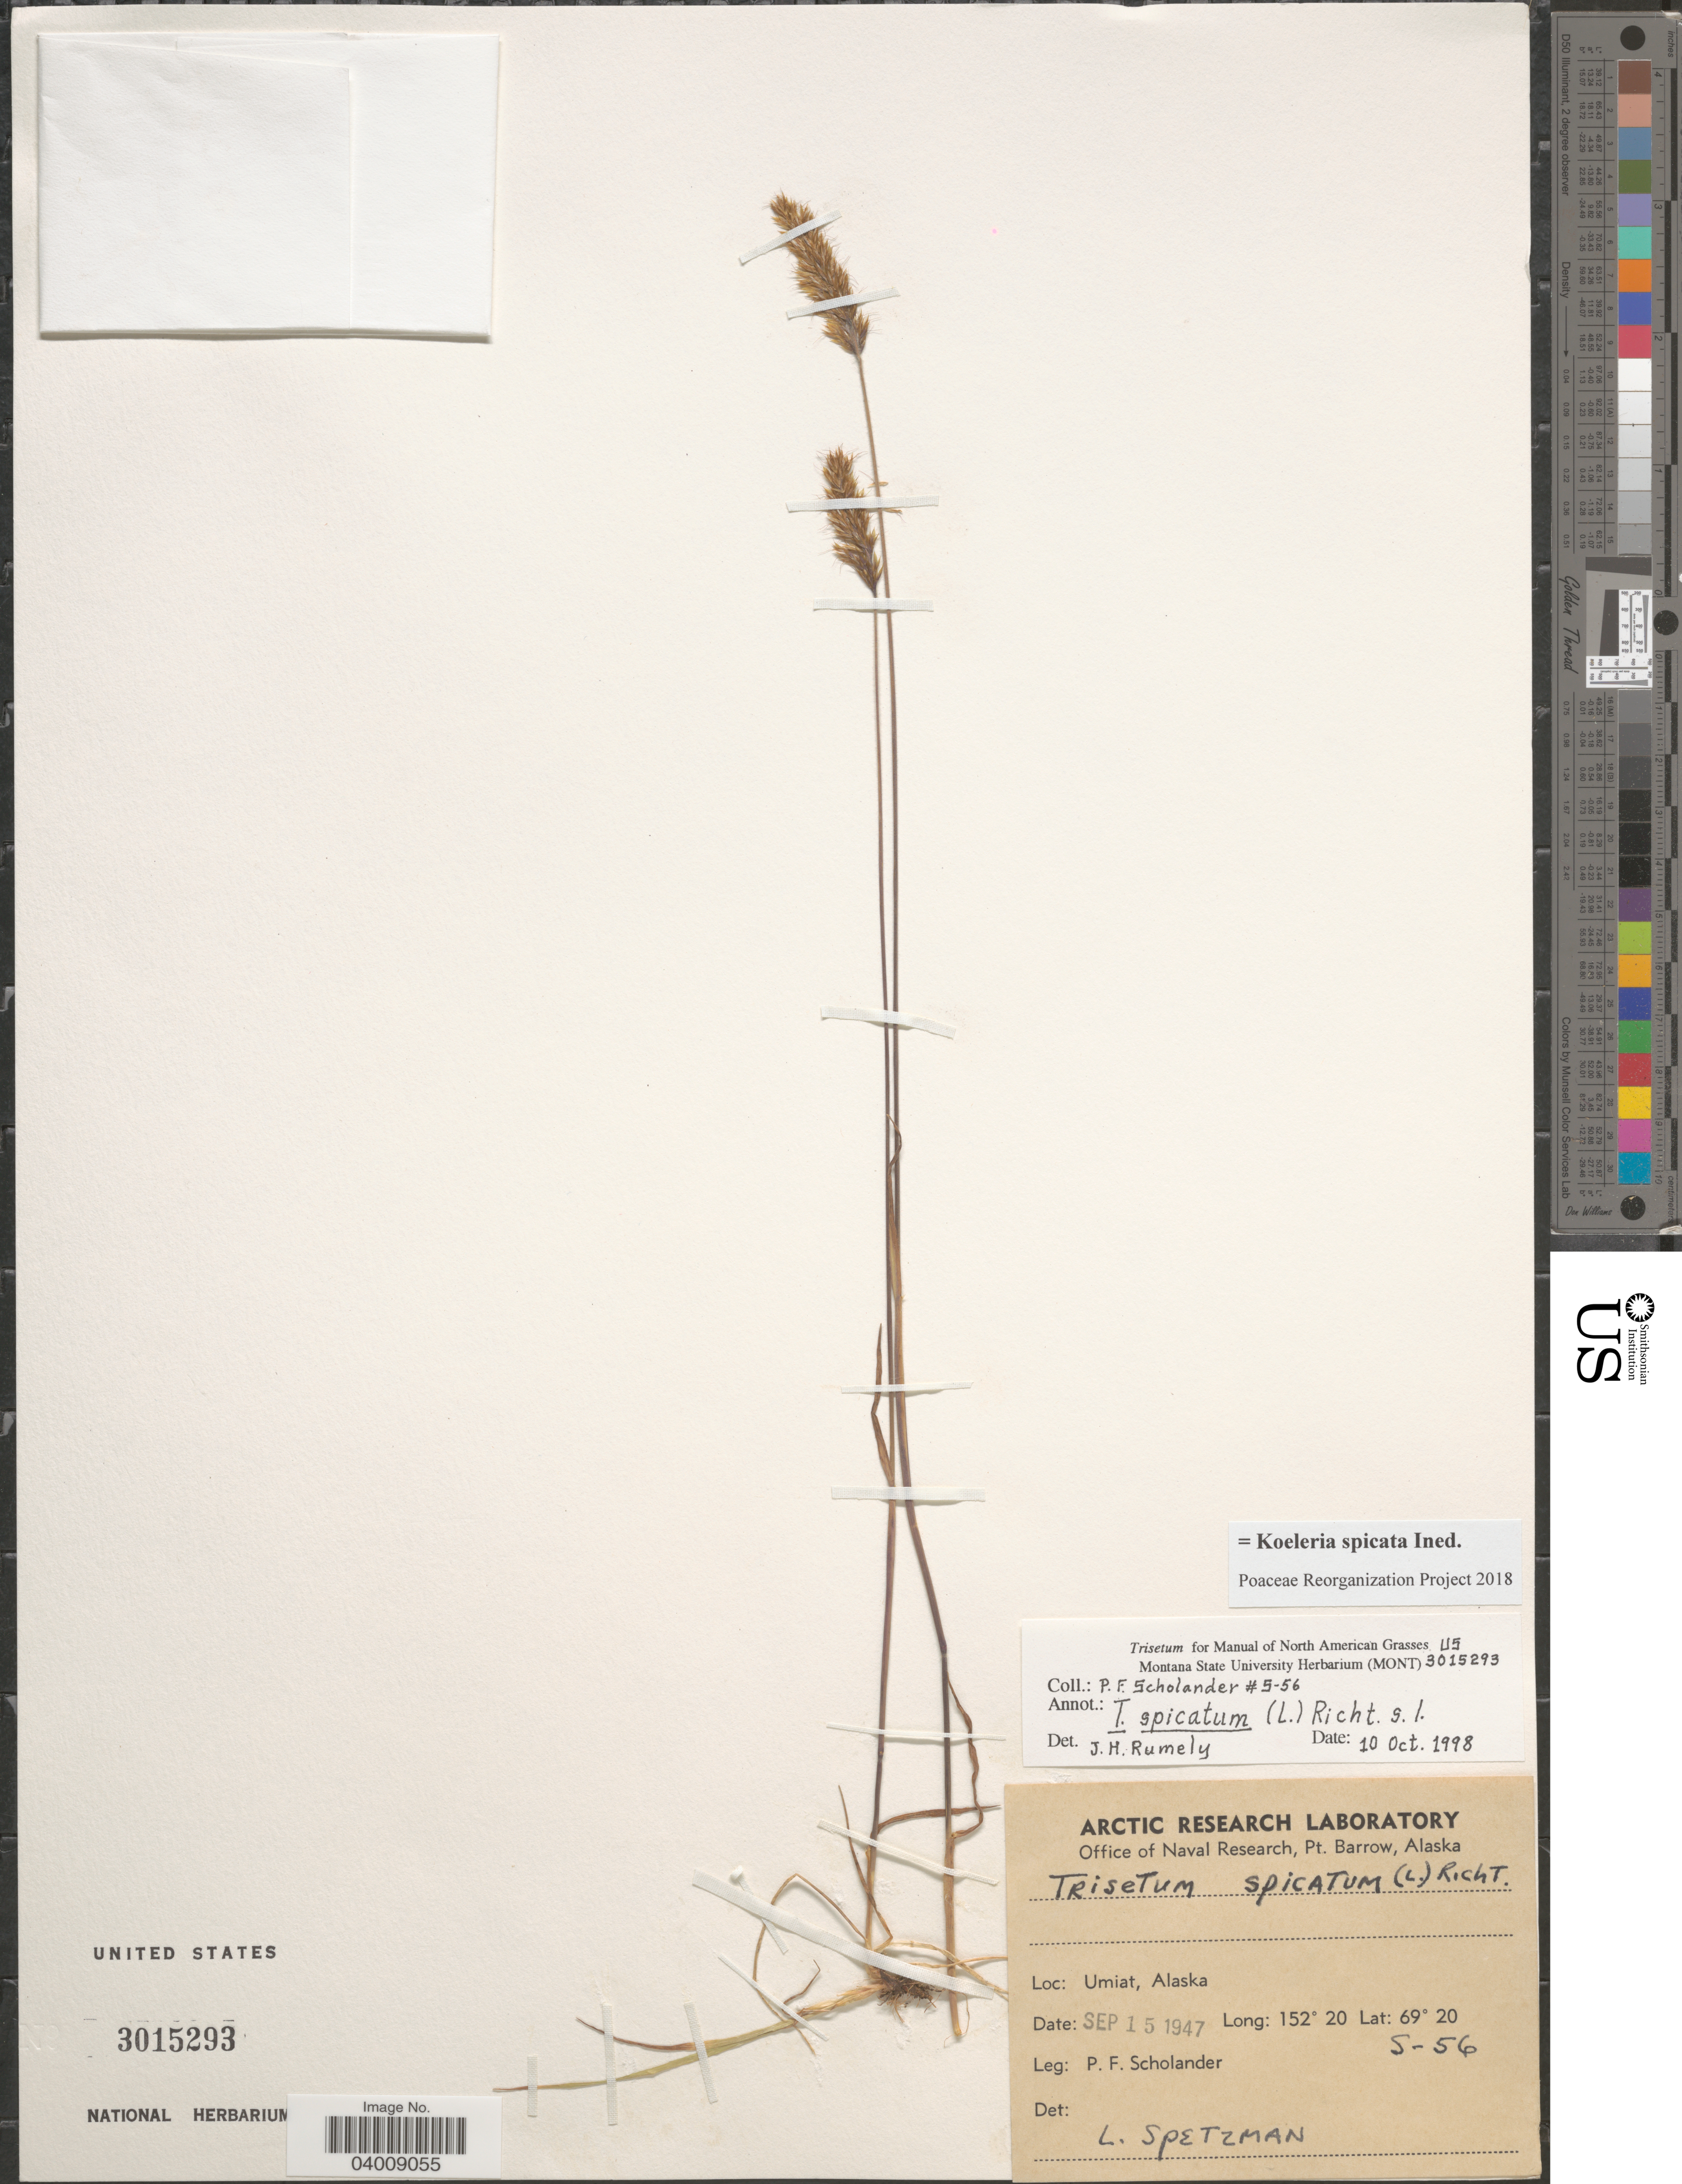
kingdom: Plantae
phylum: Tracheophyta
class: Liliopsida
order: Poales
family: Poaceae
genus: Koeleria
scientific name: Koeleria spicata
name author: (L.) Barberá et al.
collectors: P. Scholander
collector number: S-56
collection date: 1947-09-15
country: United States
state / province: Alaska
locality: Umiat.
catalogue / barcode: US 3015293